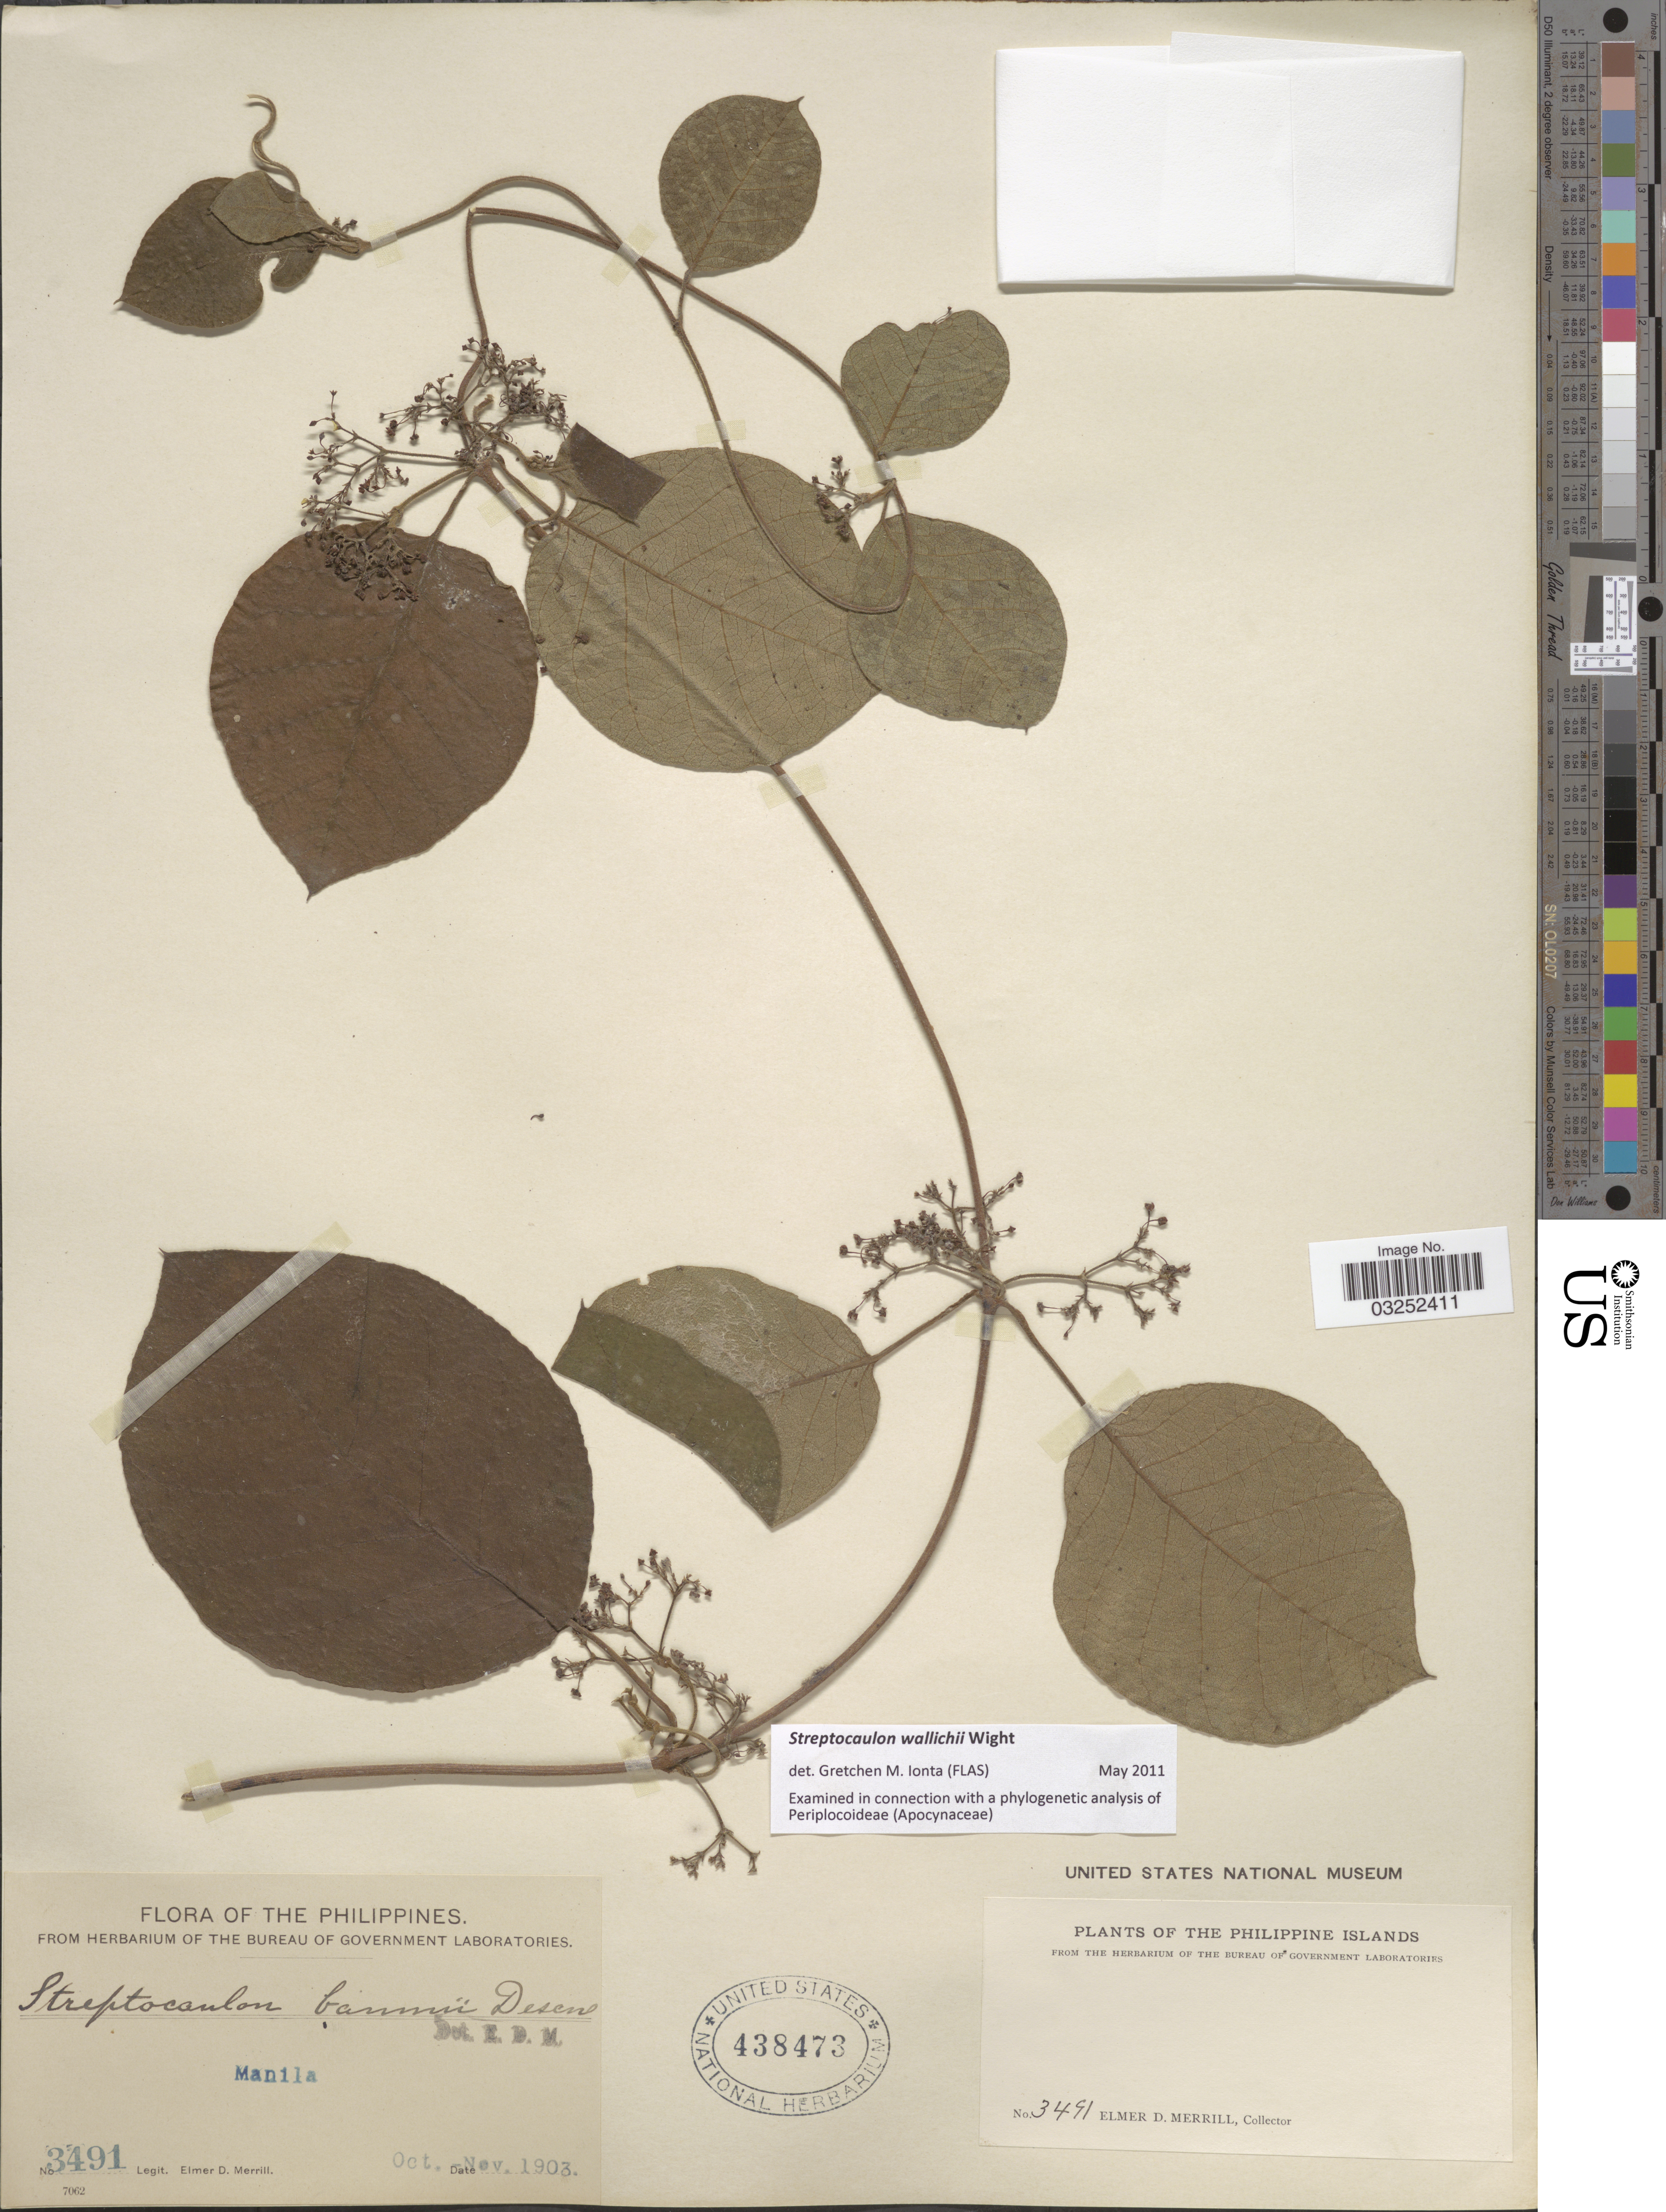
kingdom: Plantae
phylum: Tracheophyta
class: Magnoliopsida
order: Gentianales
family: Apocynaceae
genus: Streptocaulon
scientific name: Streptocaulon wallichii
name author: Wight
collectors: E. D. Merrill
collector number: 3491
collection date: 1903-10/1903-11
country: Philippines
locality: Manila.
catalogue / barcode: US 438473